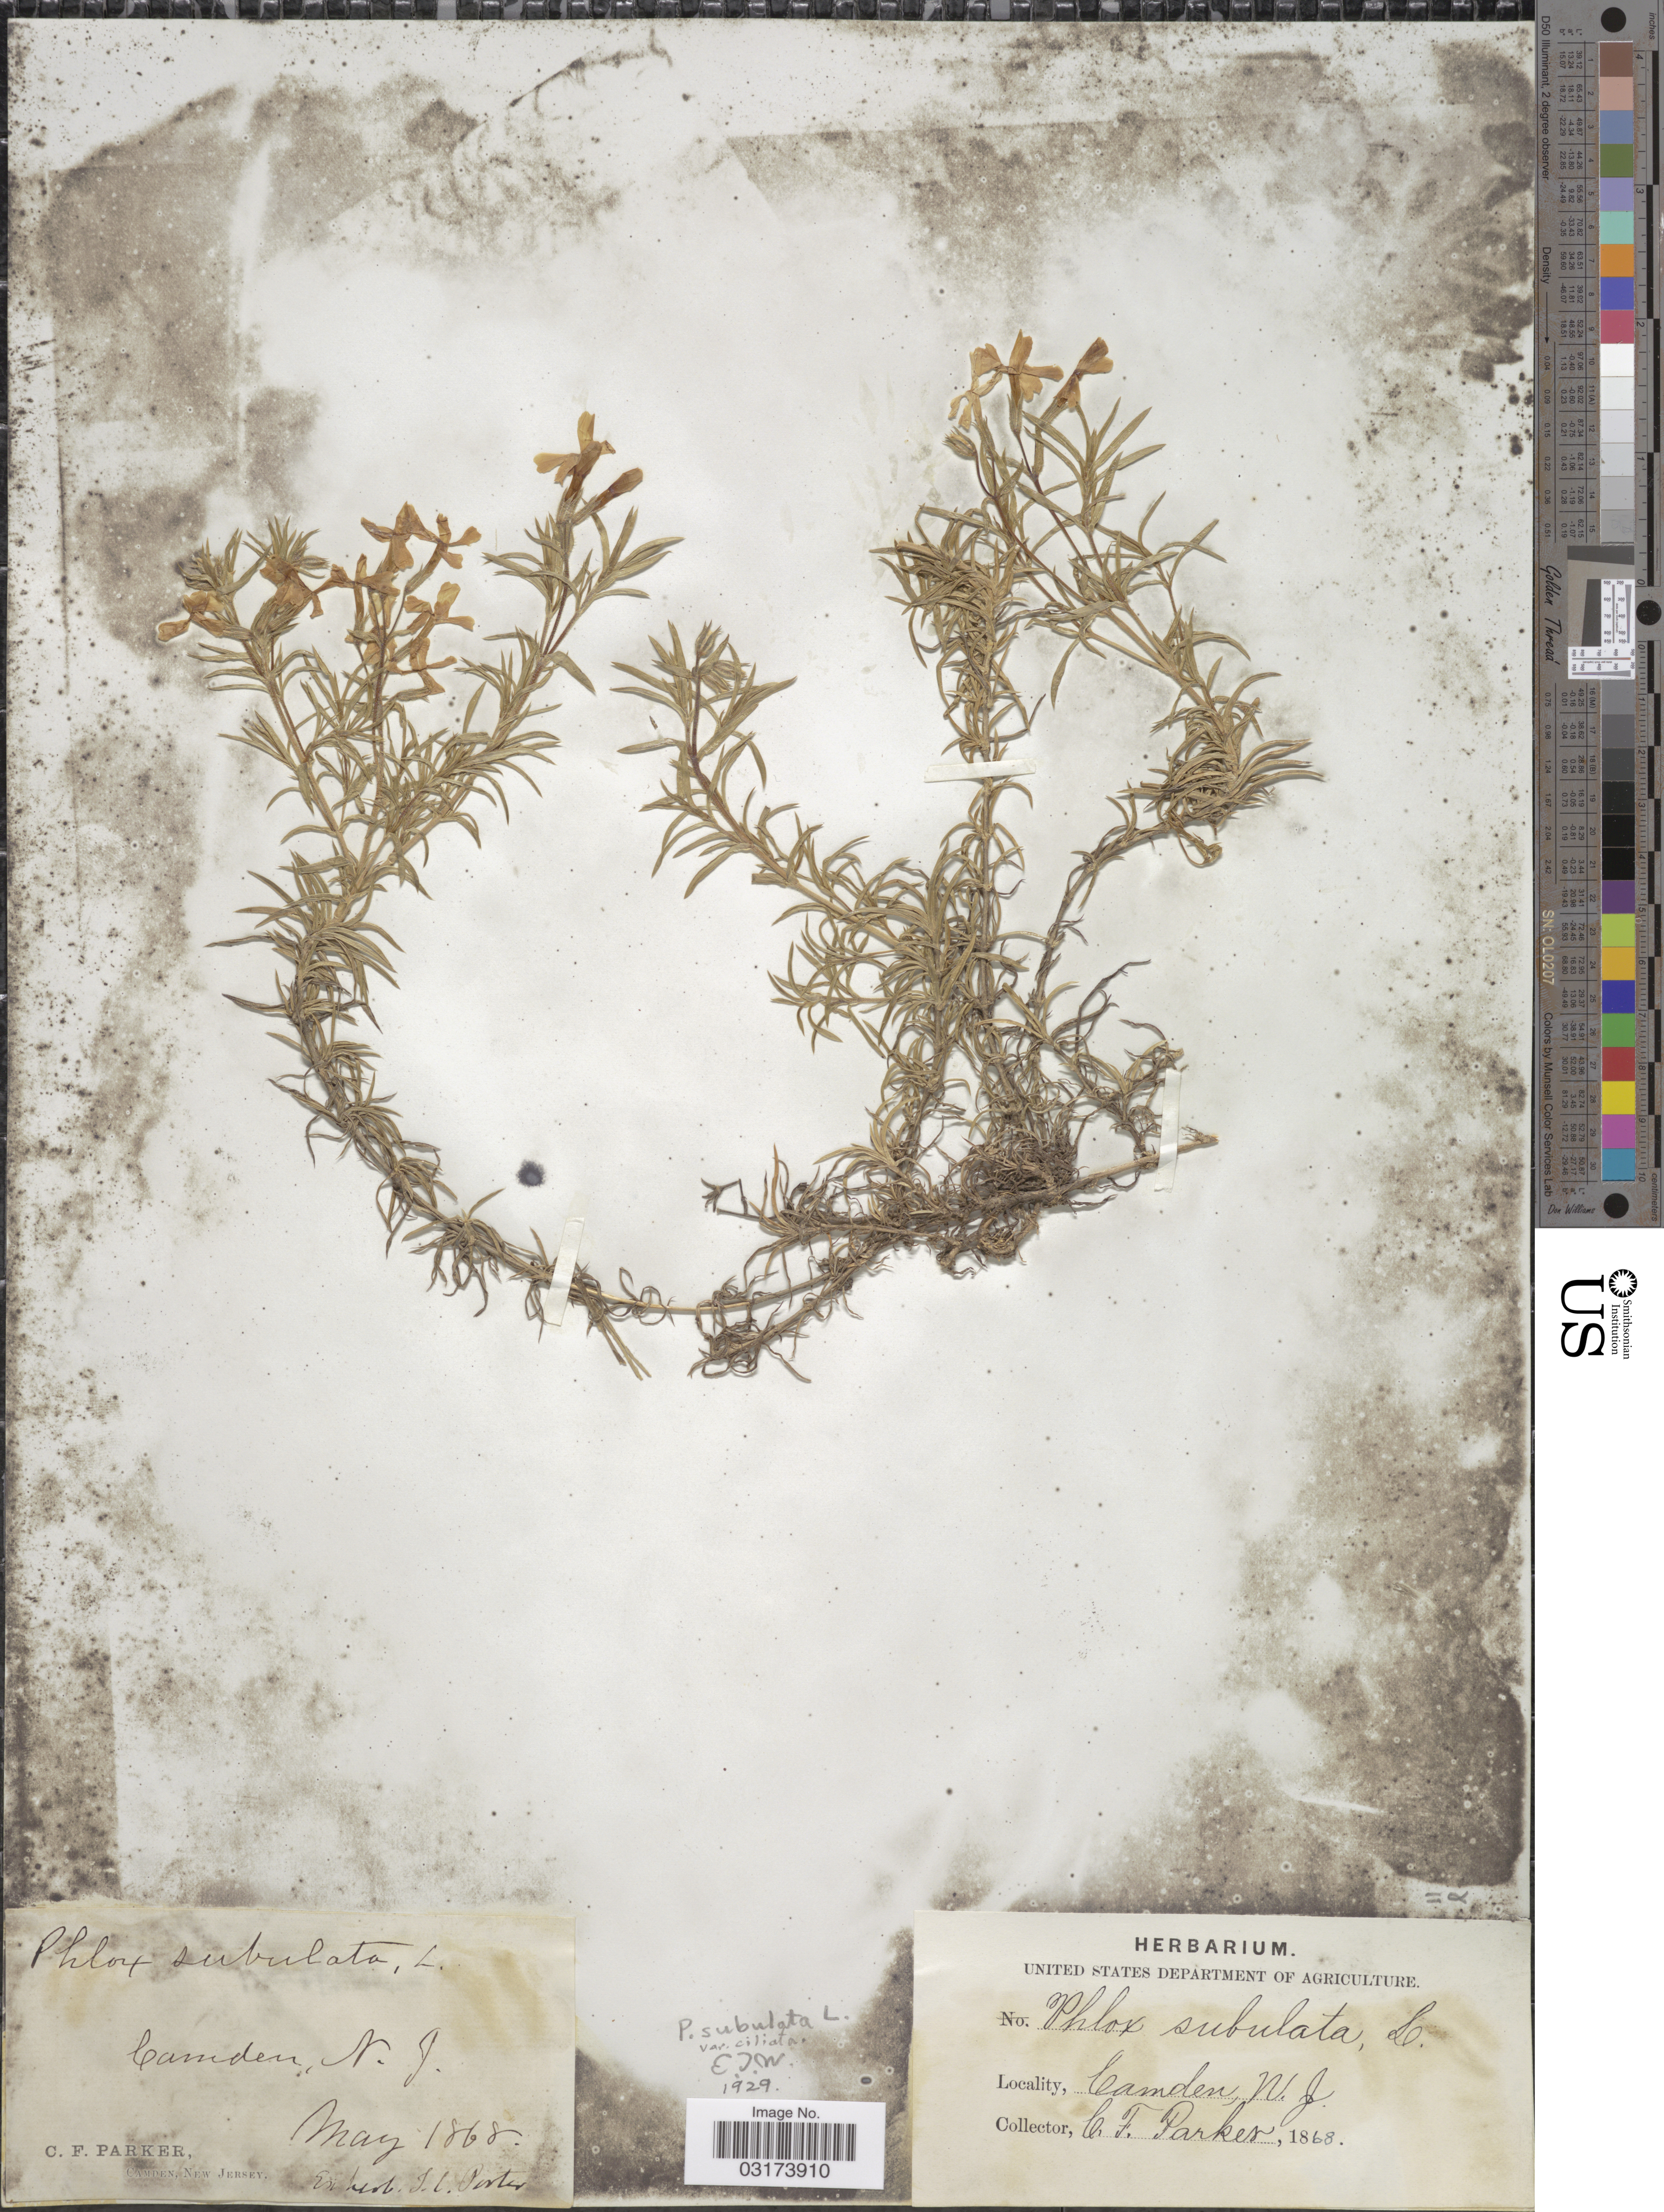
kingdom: Plantae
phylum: Tracheophyta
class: Magnoliopsida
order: Ericales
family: Polemoniaceae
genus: Phlox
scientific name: Phlox subulata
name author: L.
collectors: C. F. Parker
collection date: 1868-05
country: United States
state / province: New Jersey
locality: Camden.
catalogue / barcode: US 103214